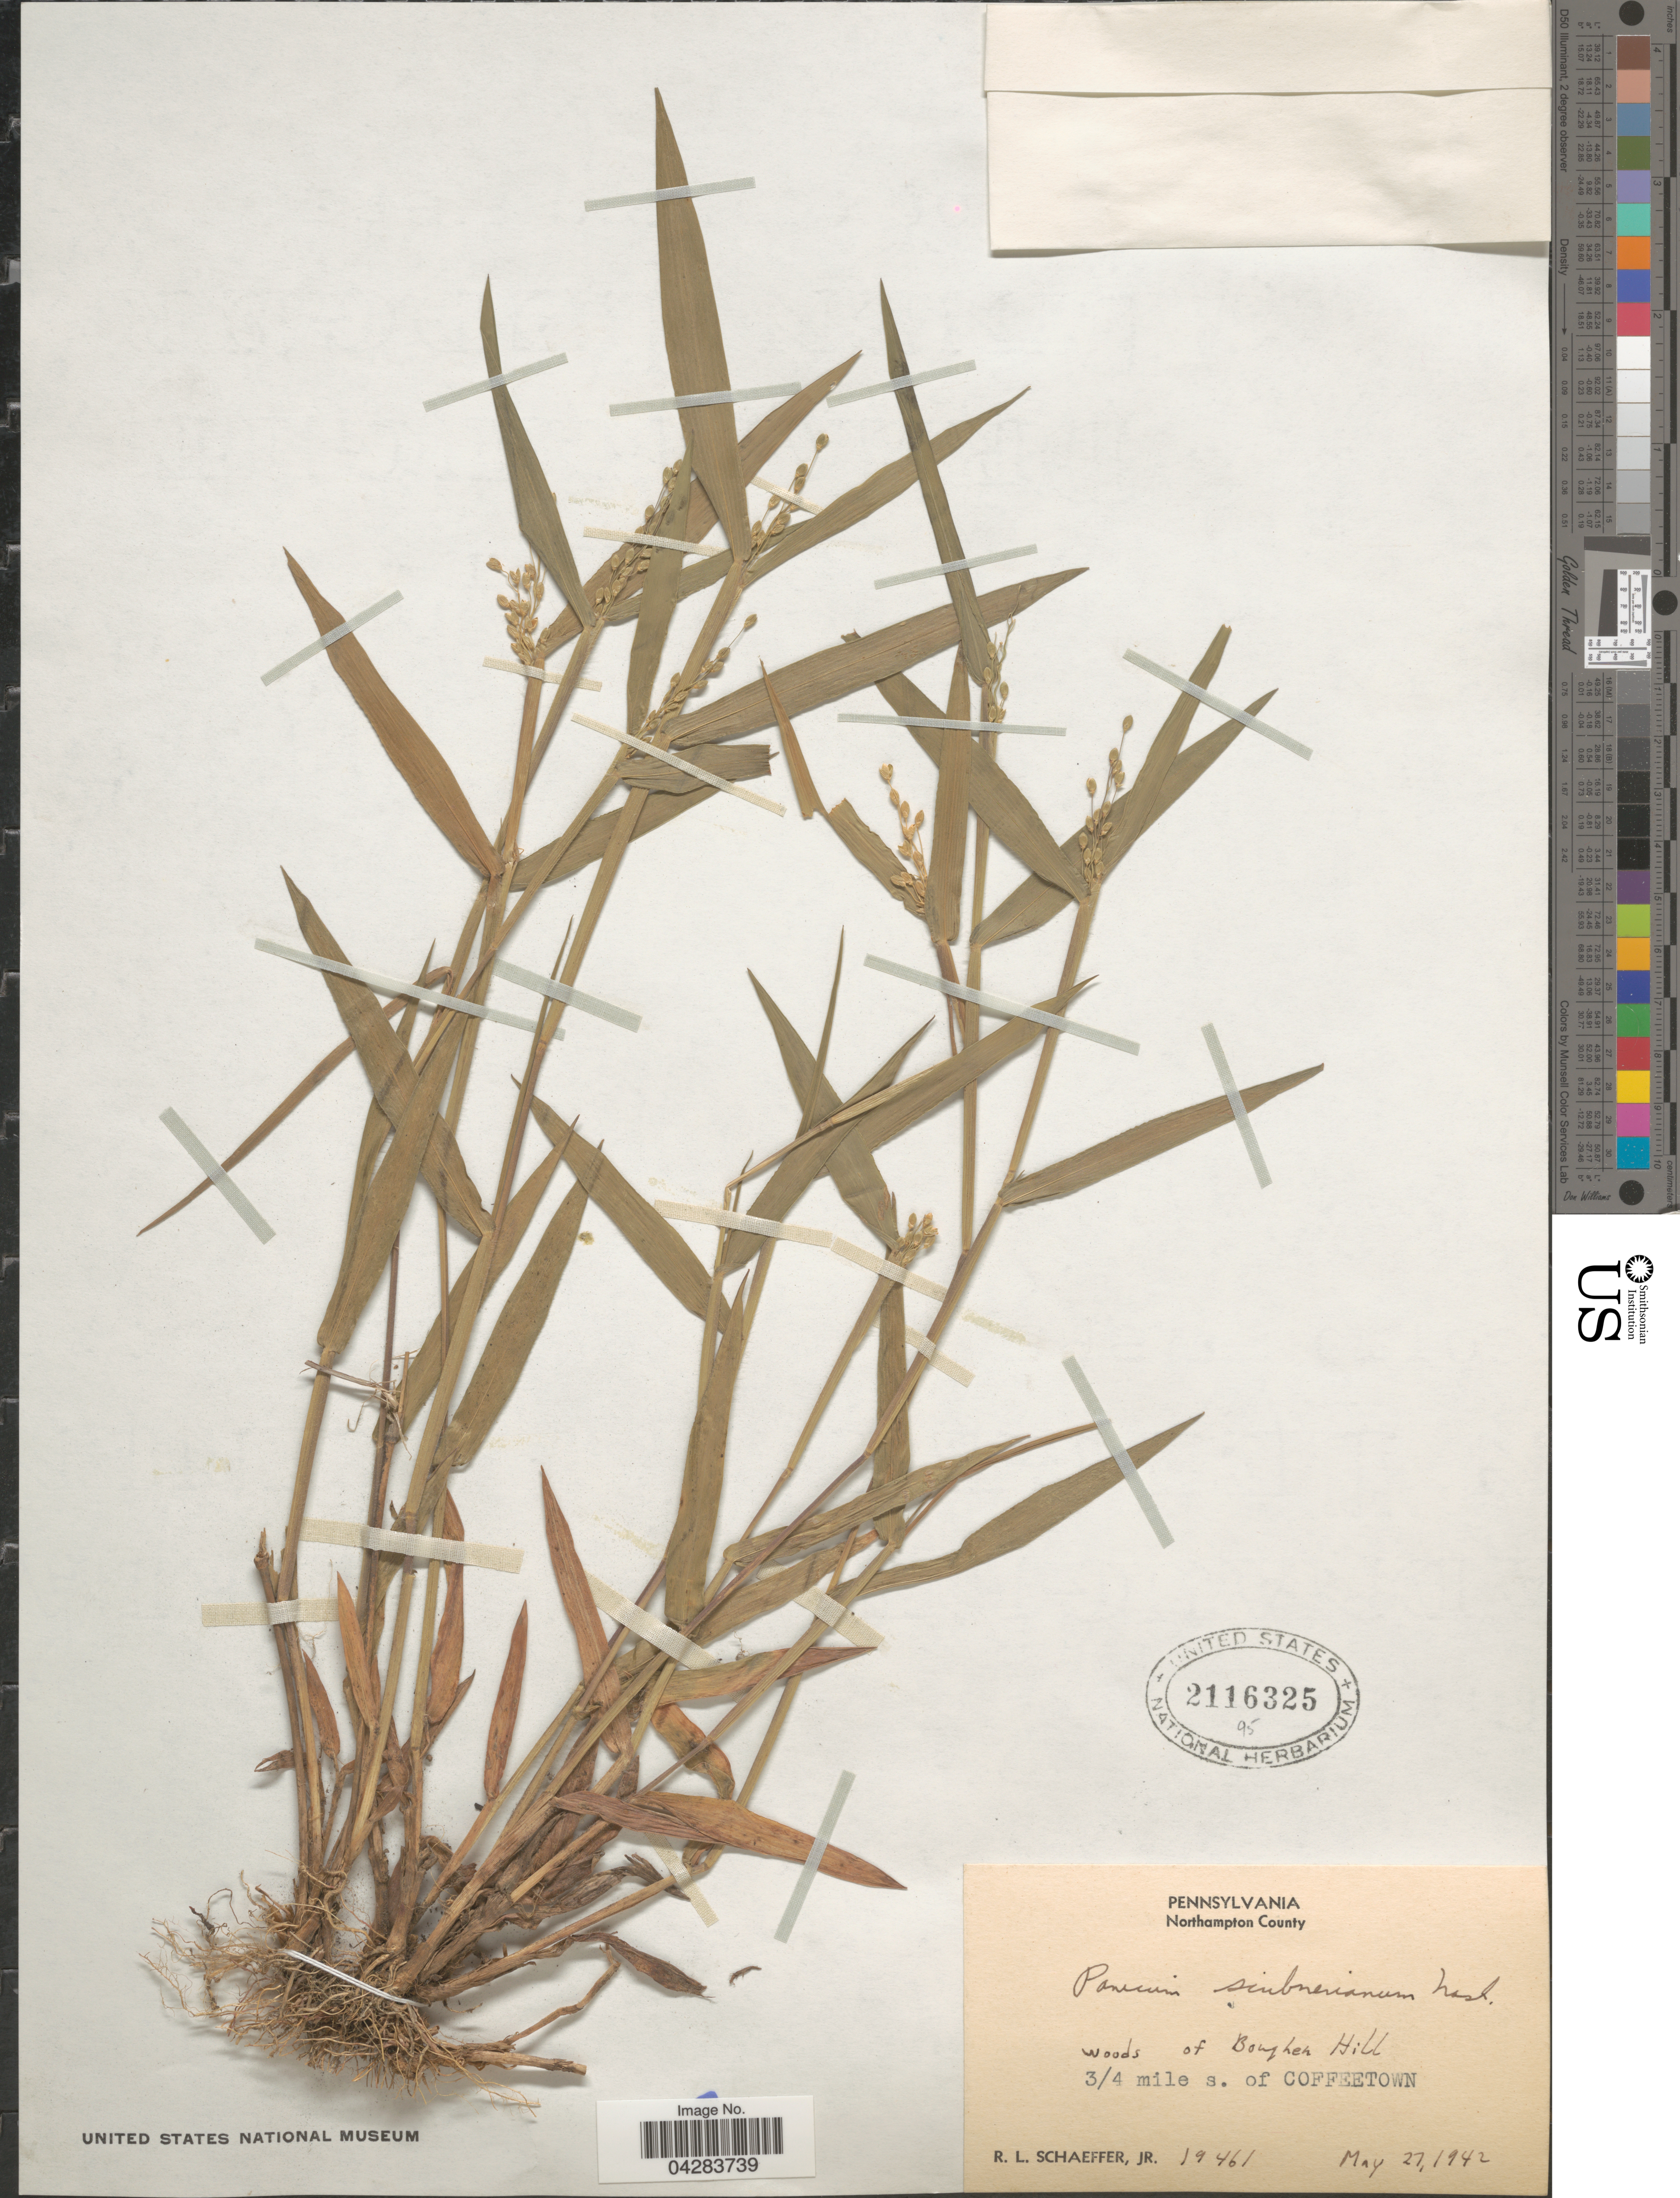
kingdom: Plantae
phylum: Tracheophyta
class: Liliopsida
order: Poales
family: Poaceae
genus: Dichanthelium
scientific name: Dichanthelium oligosanthes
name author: (Schult.) Gould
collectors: R. L. Schaeffer Jr.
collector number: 19461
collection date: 1942-05-27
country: United States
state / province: Pennsylvania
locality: Northampton County. Woods of Boughen [interpreted] Hill. ¾ mile s. of Coffeetown.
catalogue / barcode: US 2116325